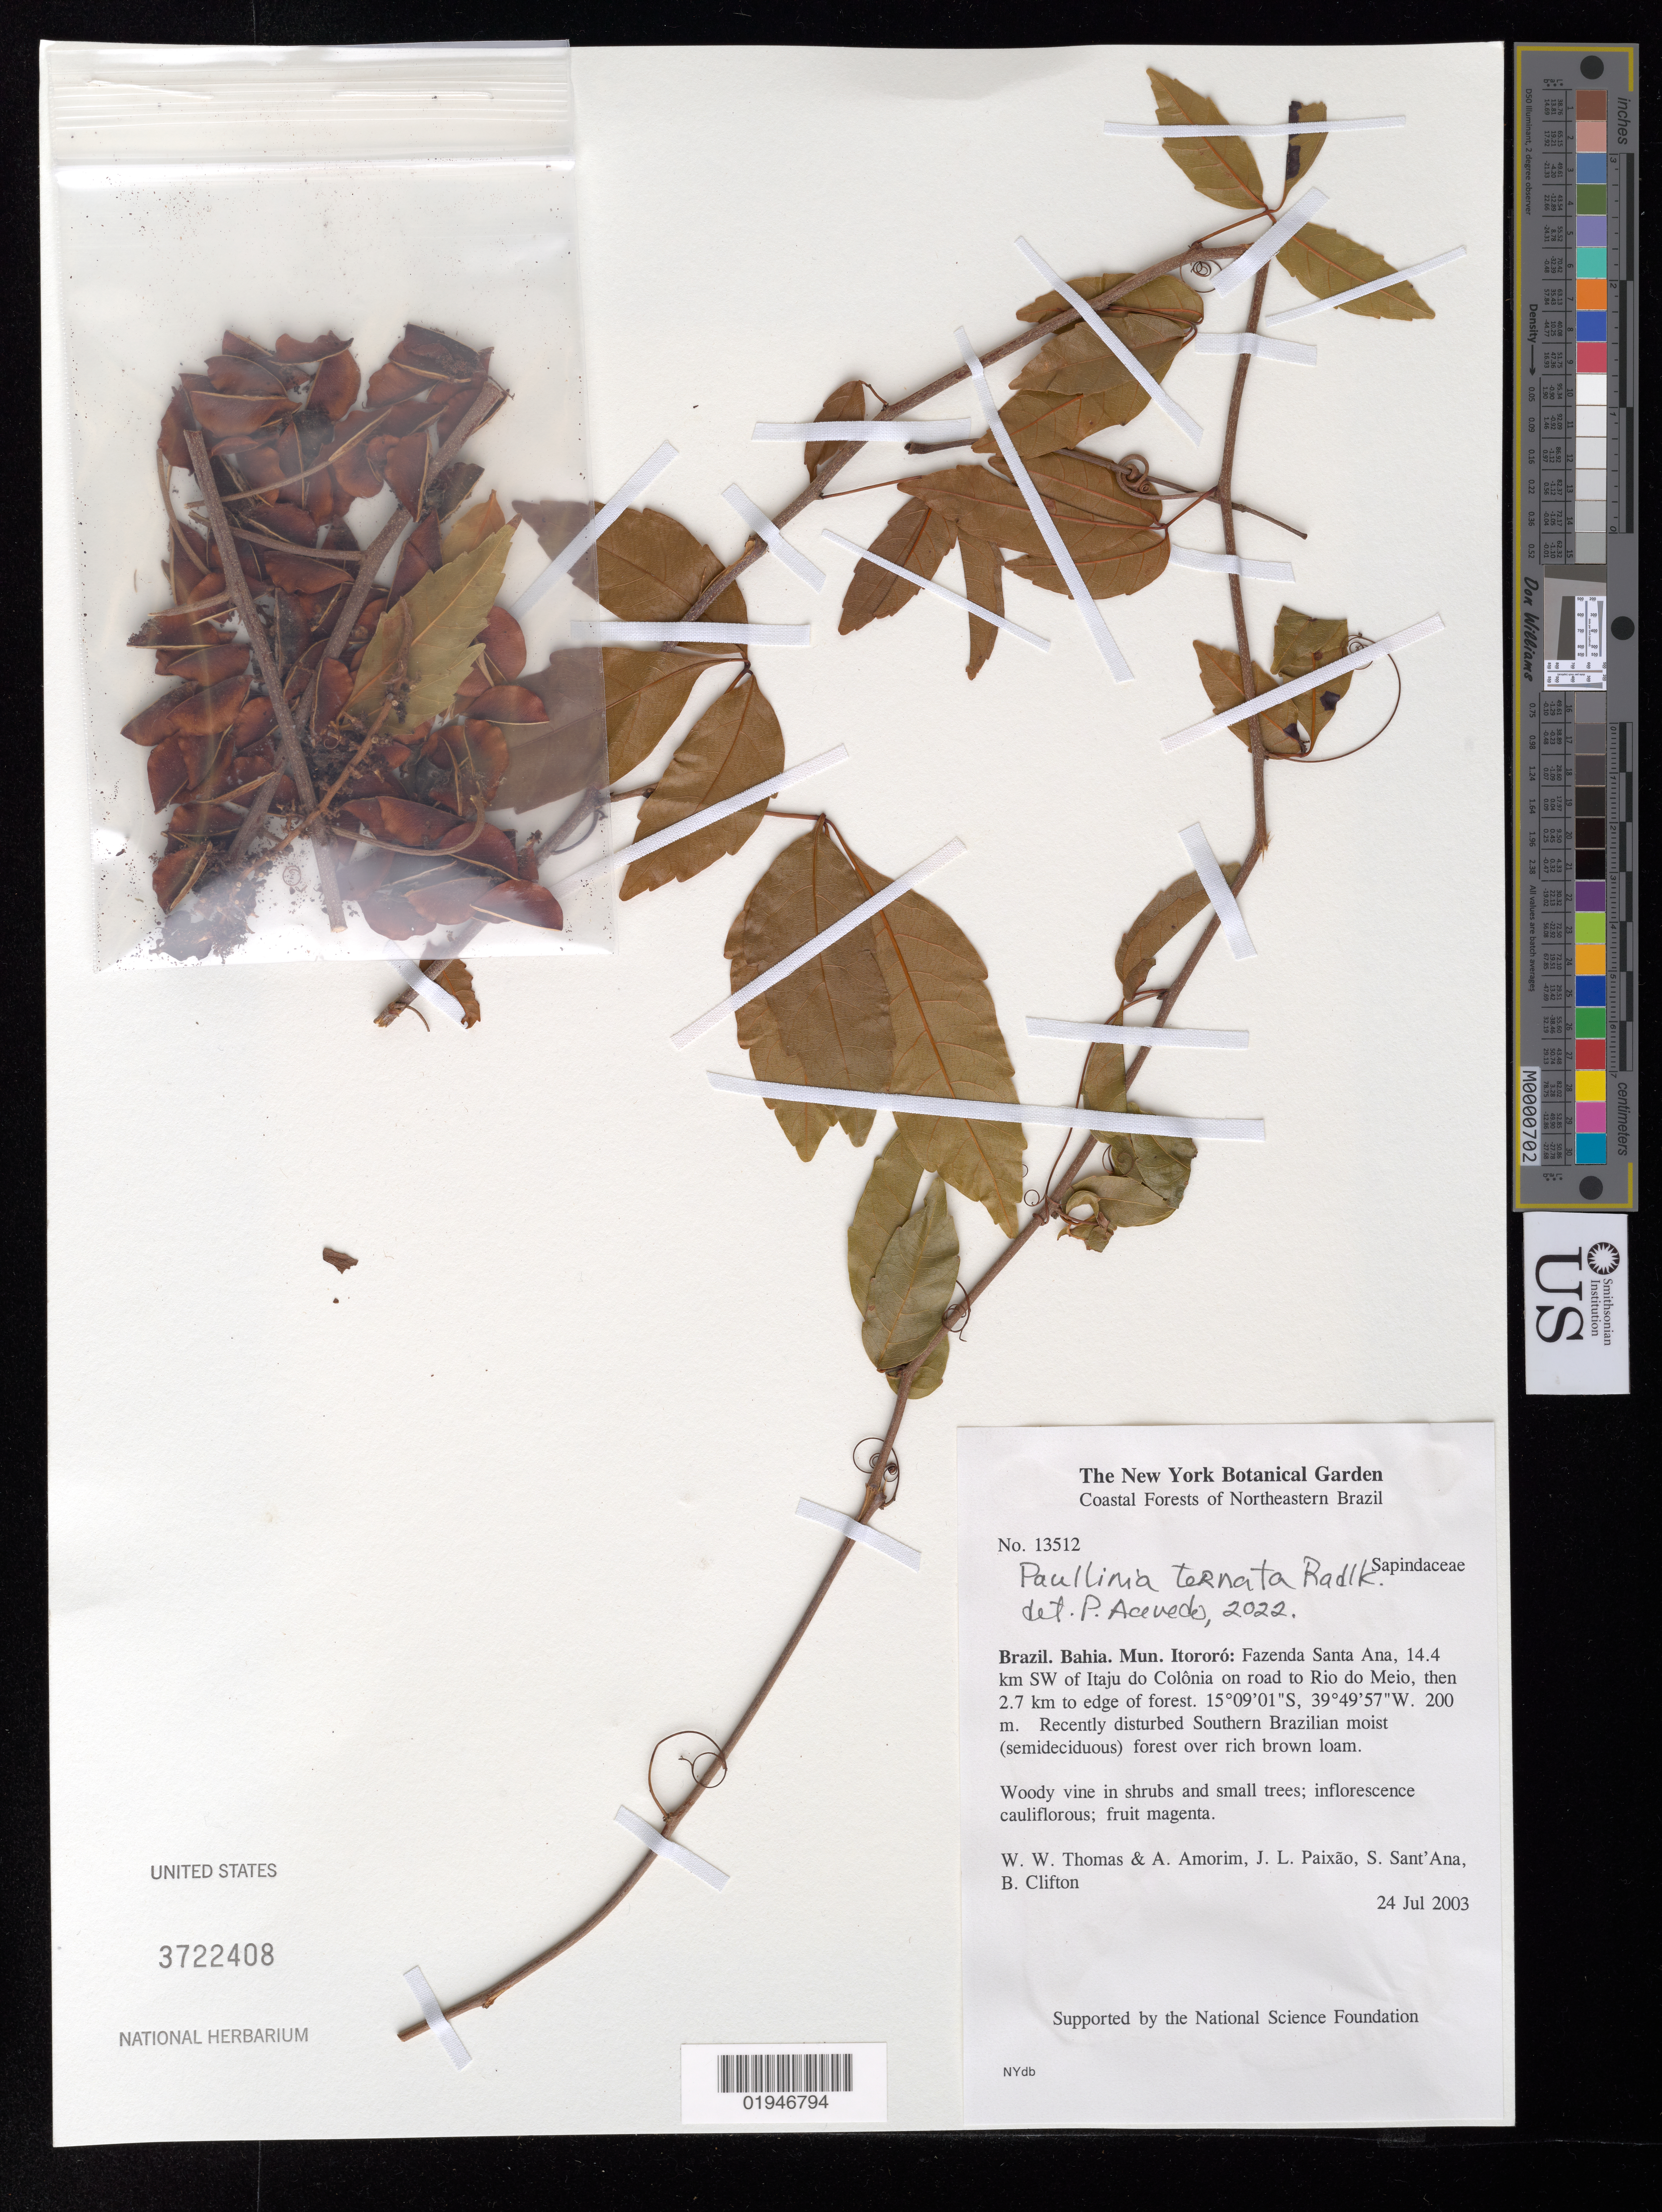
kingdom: Plantae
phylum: Tracheophyta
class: Magnoliopsida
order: Sapindales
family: Sapindaceae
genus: Paullinia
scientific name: Paullinia ternata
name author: Radlk.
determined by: Acevedo-Rodríguez, P., (BOT), Smithsonian Institution - National Museum of Natural History (UNITED STATES)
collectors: W. W. Thomas, A. M. Amorim, J. L. Paixão, S. C. Sant' Ana & B. Clifton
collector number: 13512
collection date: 2003-07-24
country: Brazil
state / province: Bahia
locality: Mun. Itororó; Fazenda Santa Ana, 14.4 km SW of Itaju do Colônia on road to Rio do Meio, then 2.7 km to edge of forest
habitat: Recently disturbed southern Brazilian moist (semideciduous) forest over rich brown loam. In shrubs and small trees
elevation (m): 200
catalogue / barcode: US 3722408